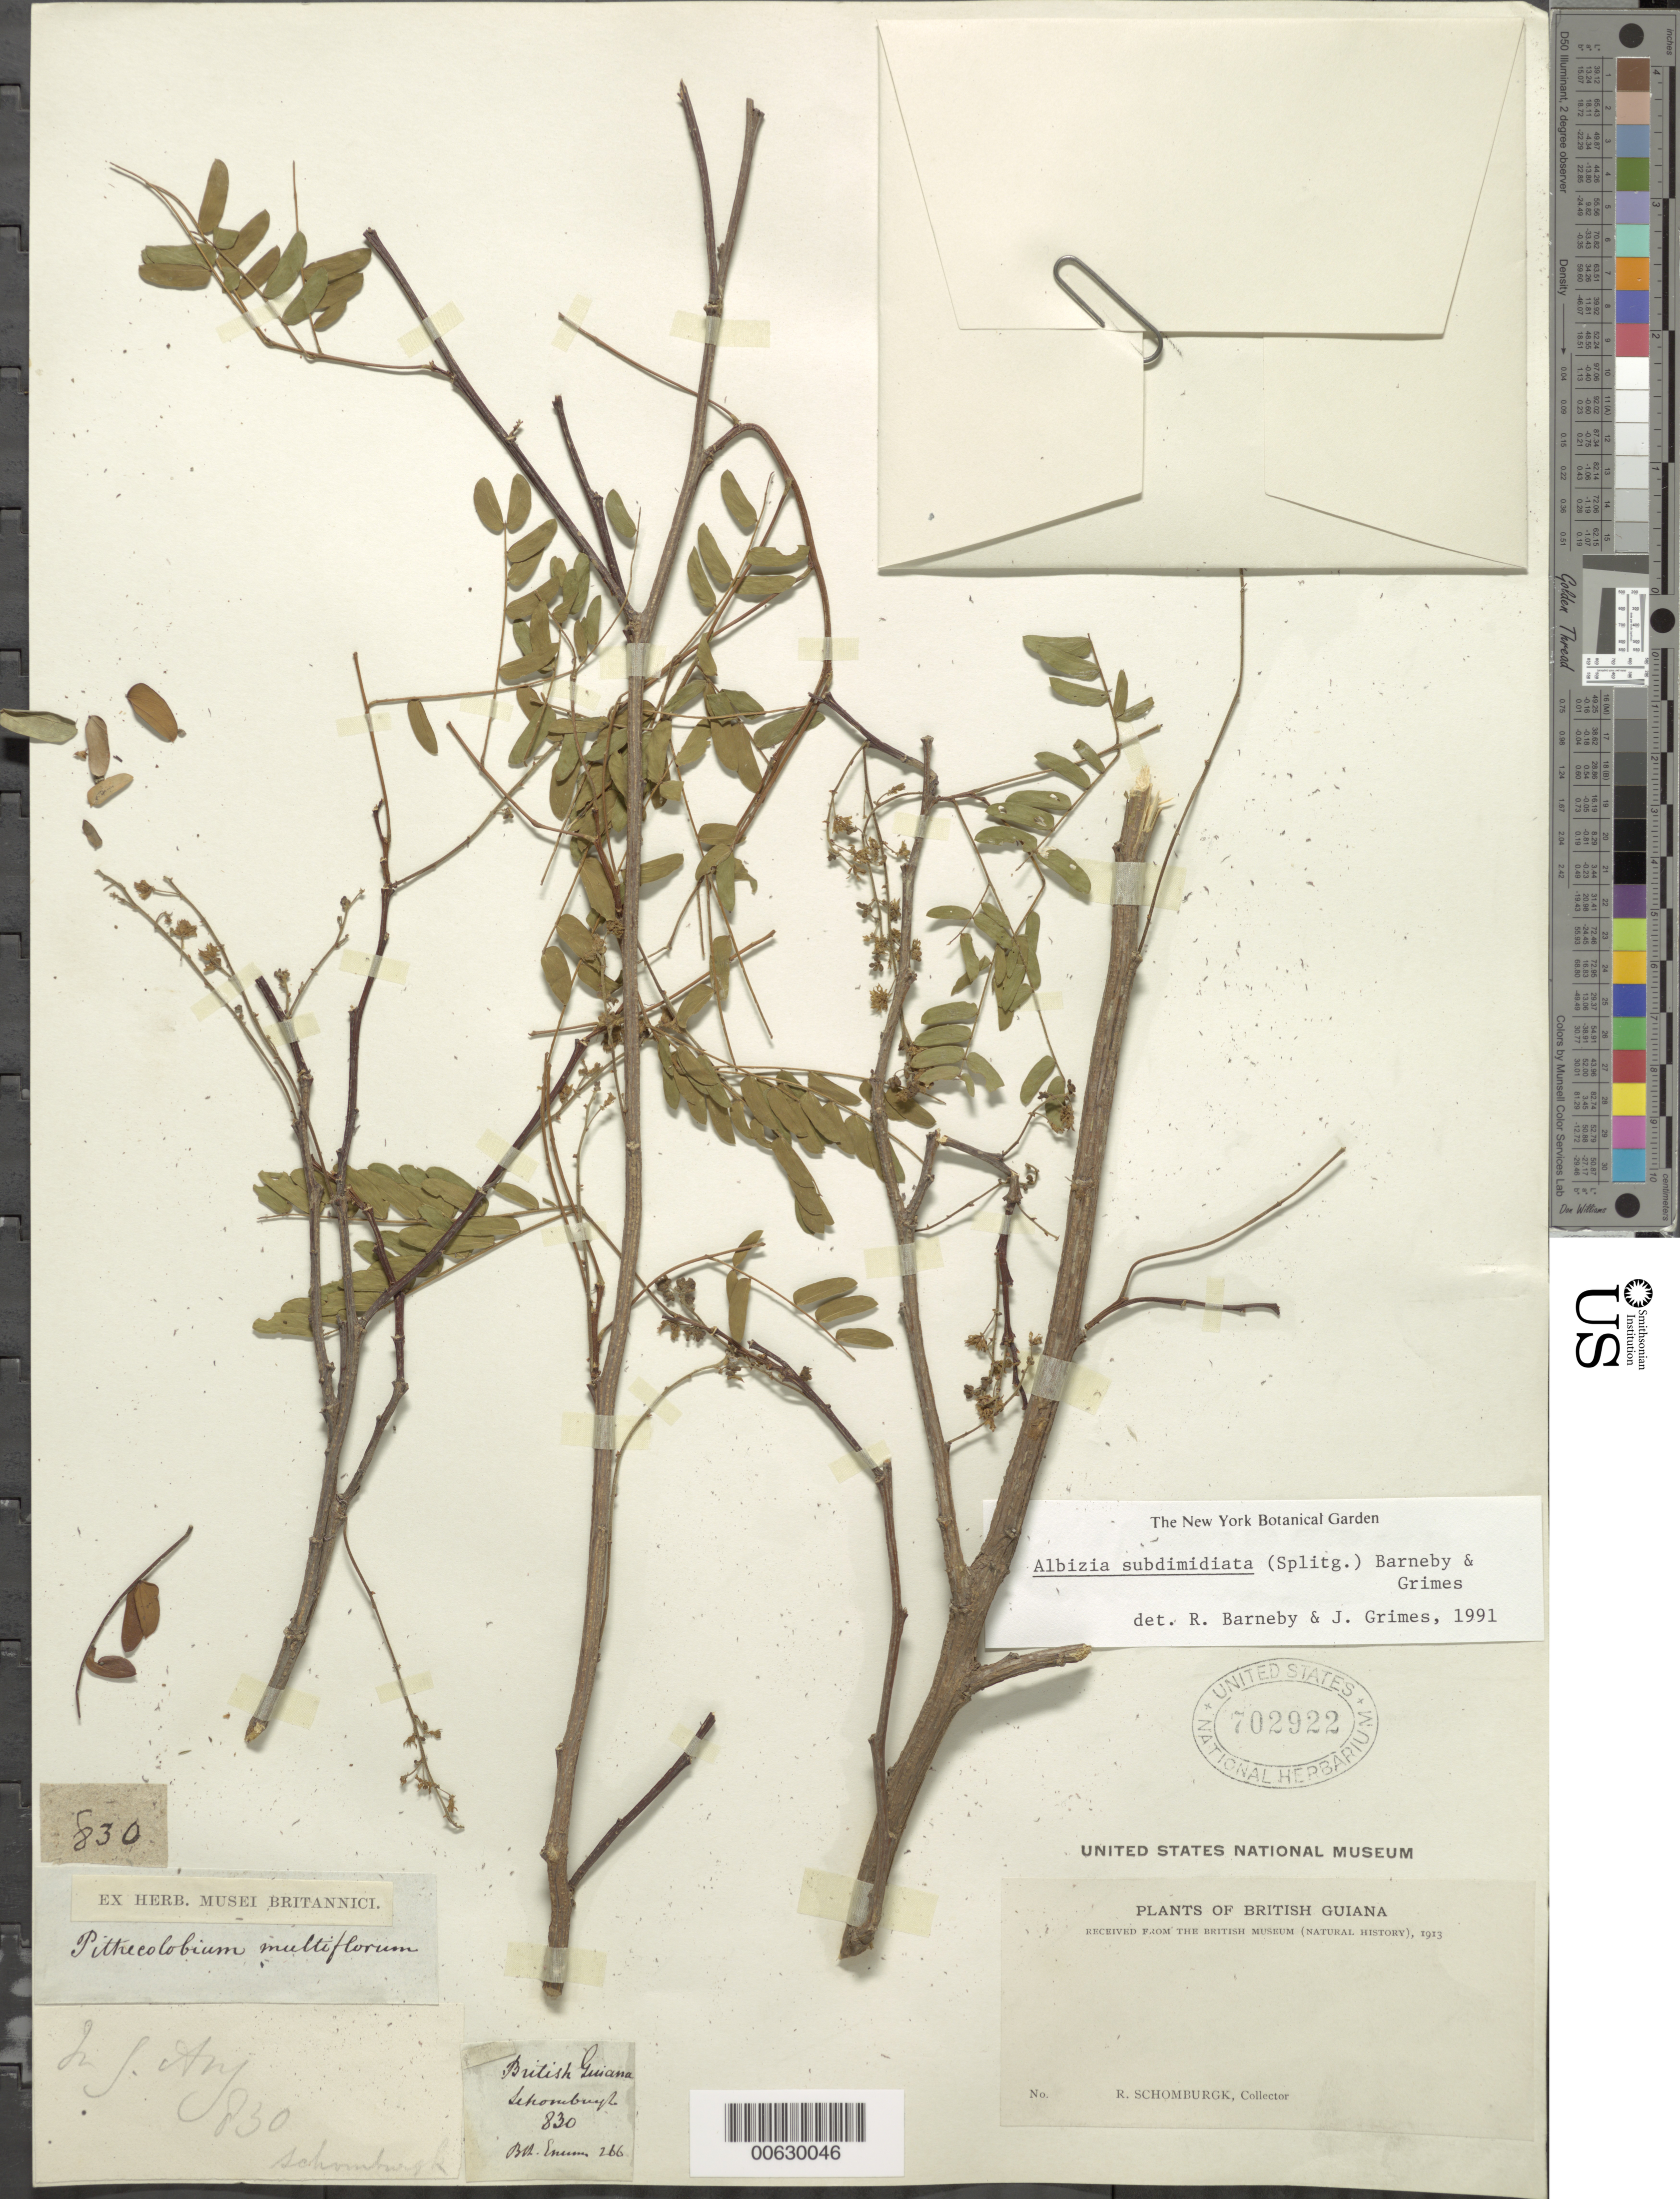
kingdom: Plantae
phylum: Tracheophyta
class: Magnoliopsida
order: Fabales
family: Fabaceae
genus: Pseudalbizzia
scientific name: Pseudalbizzia subdimidiata var. subdimidiata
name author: (Splitg.) Koenen & Duno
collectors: R. H. Schomburgk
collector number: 830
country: Guyana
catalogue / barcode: US 702922